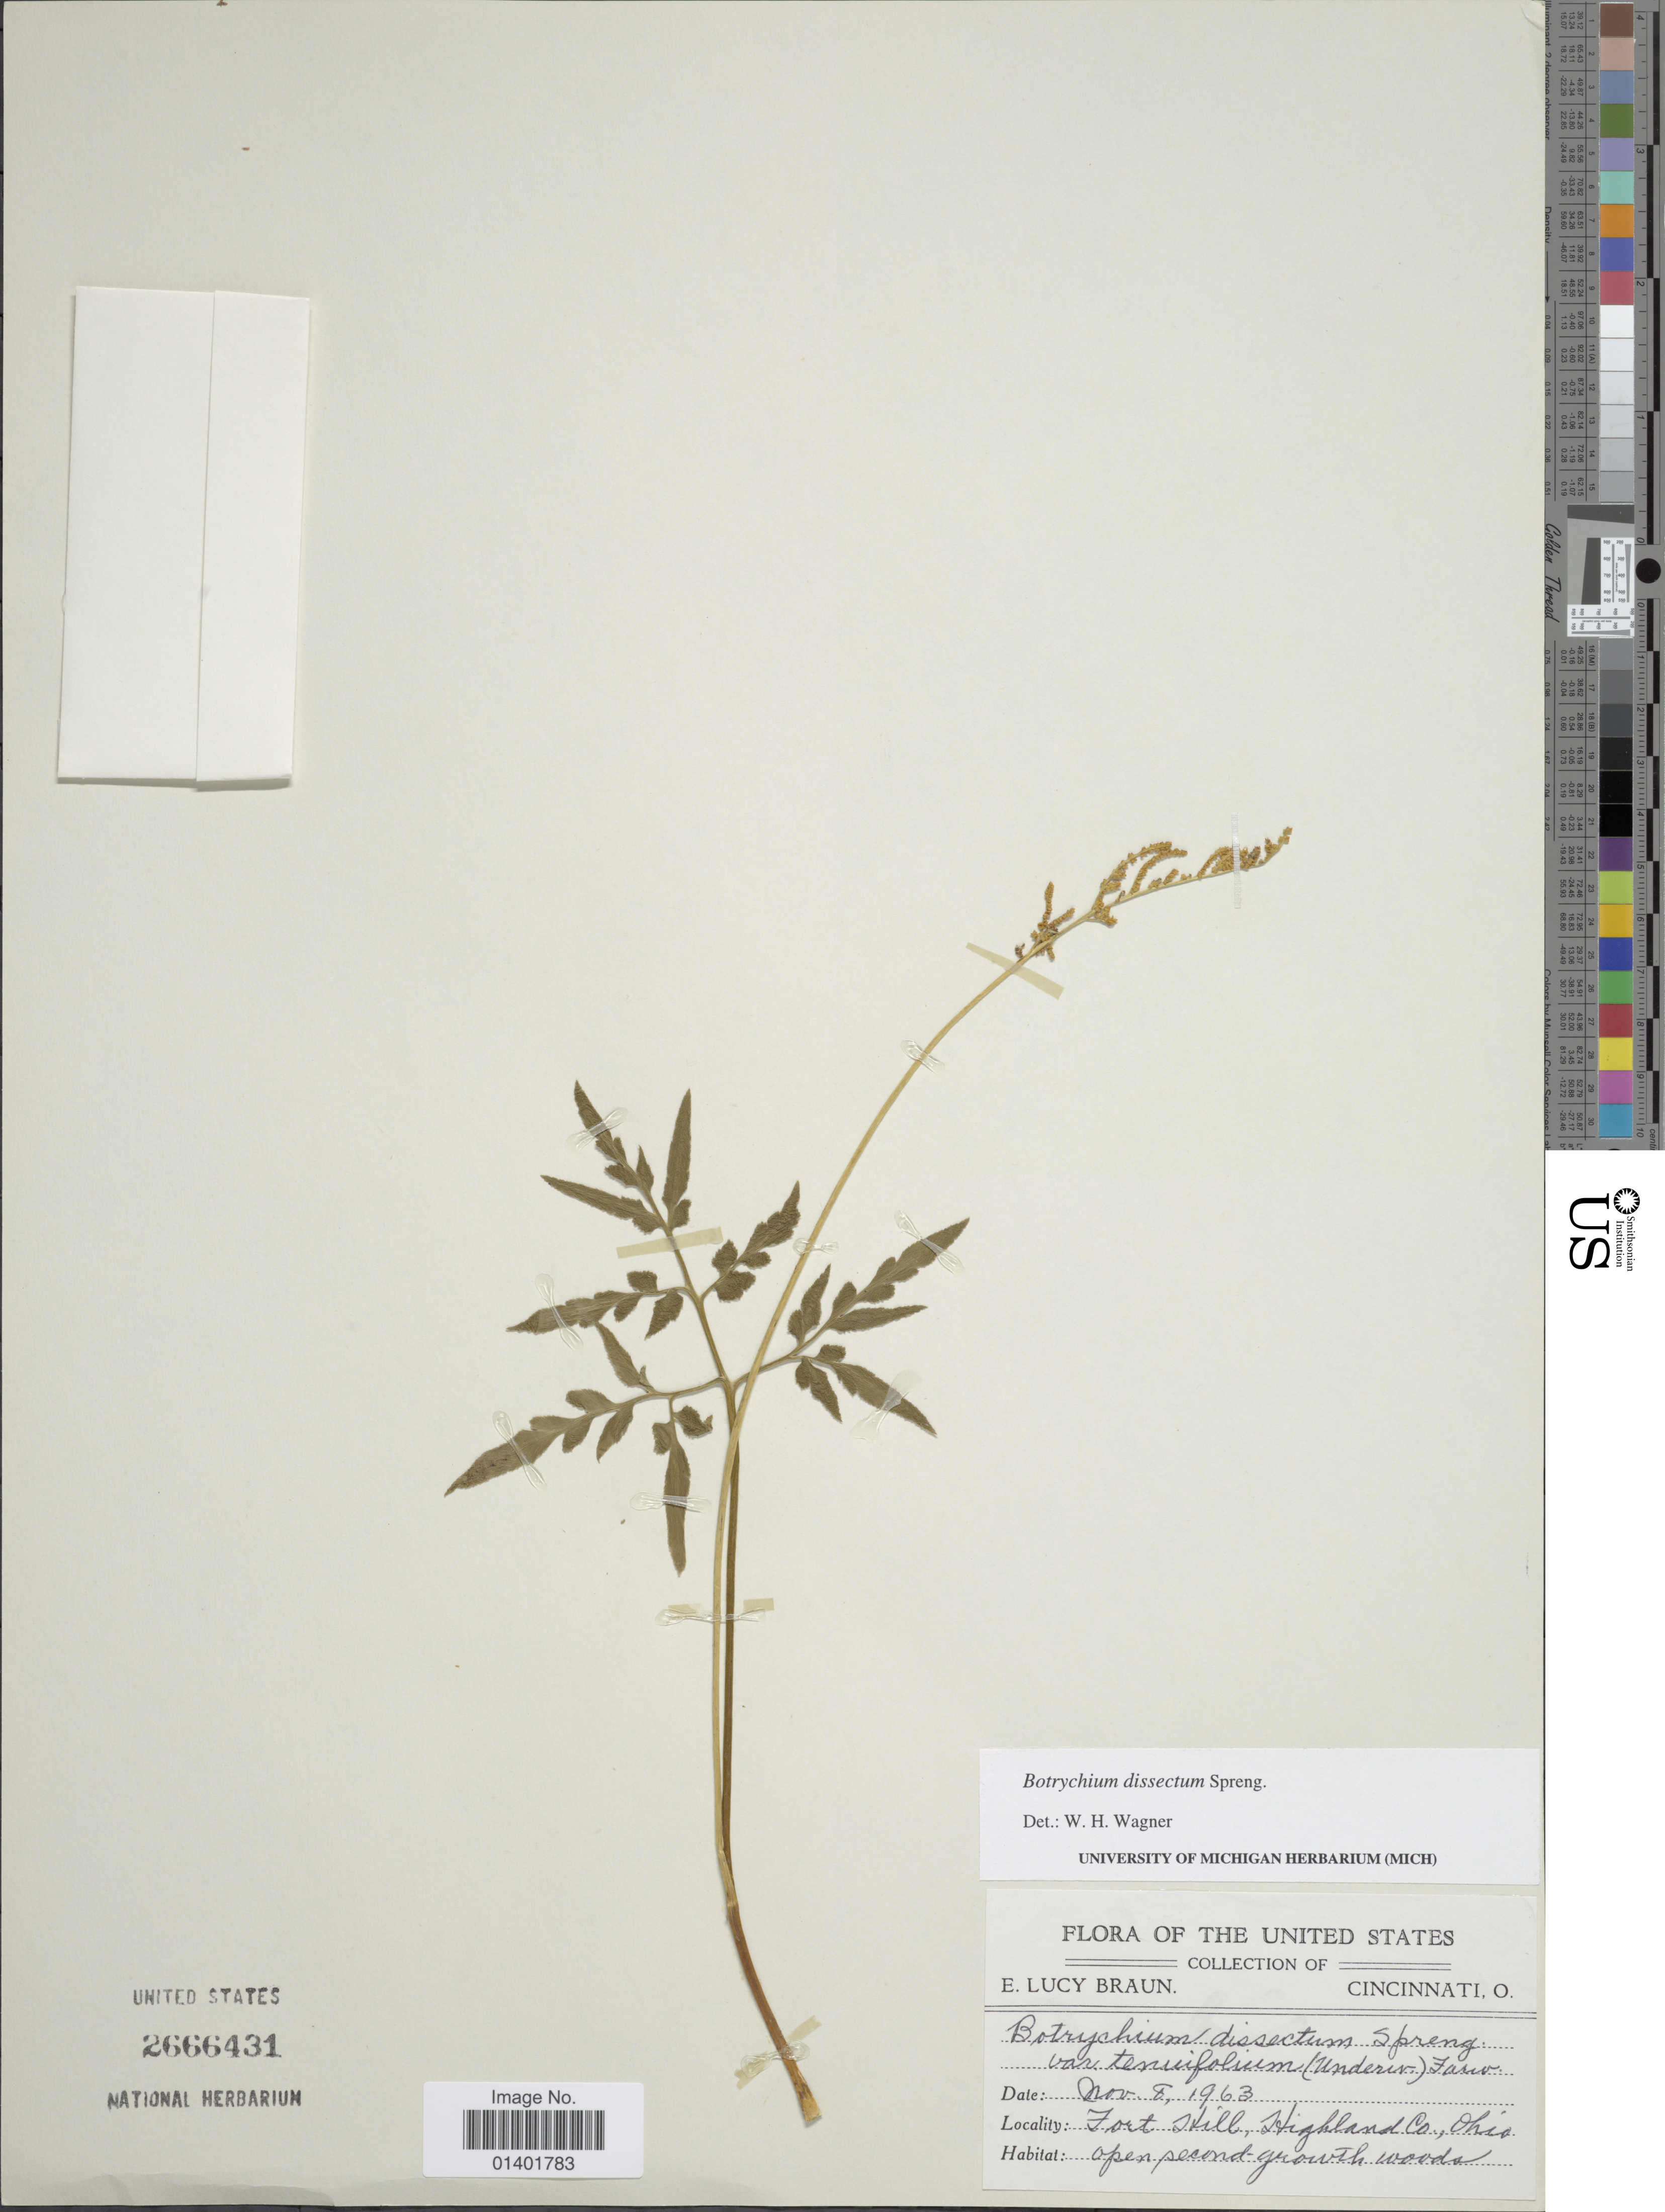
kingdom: Plantae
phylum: Tracheophyta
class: Polypodiopsida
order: Ophioglossales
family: Ophioglossaceae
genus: Botrychium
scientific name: Botrychium dissectum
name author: Spreng.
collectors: E. L. Braun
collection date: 1963-11-08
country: United States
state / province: Ohio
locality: Fort Hill, Highland Co.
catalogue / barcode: US 2666431